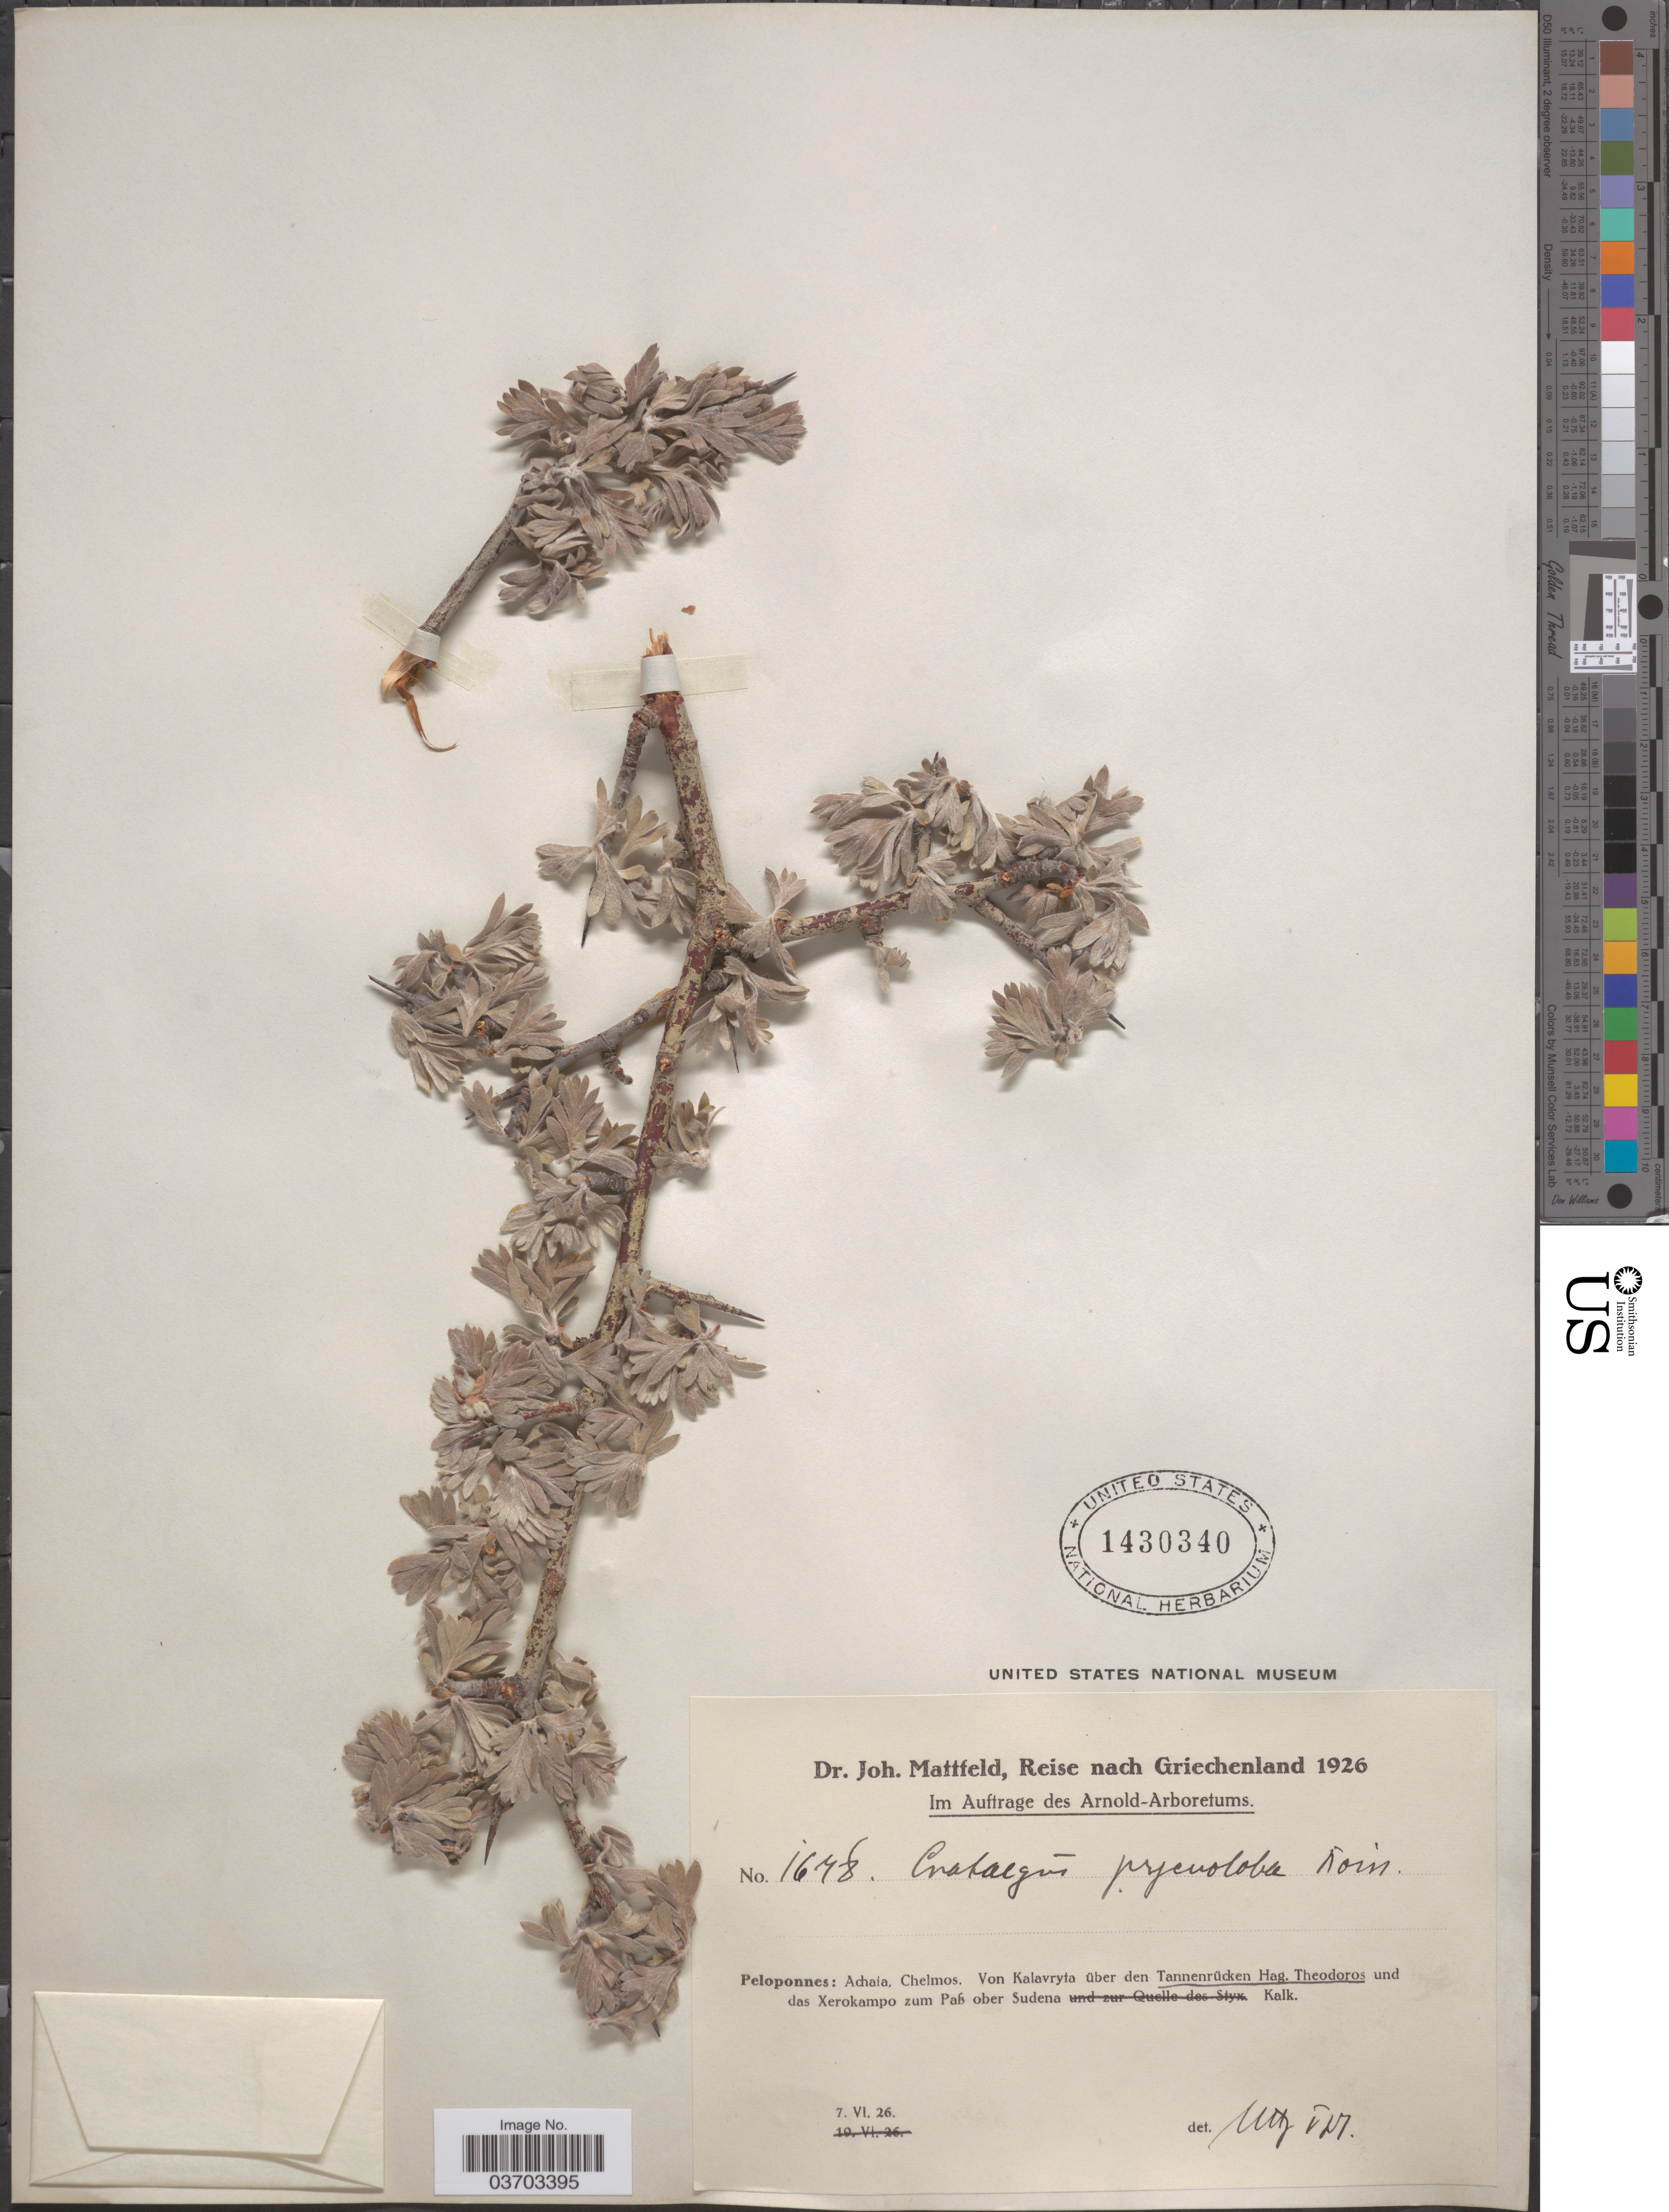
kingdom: Plantae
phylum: Tracheophyta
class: Magnoliopsida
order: Rosales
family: Rosaceae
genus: Crataegus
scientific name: Crataegus pycnoloba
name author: Boiss. & Heldr.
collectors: J. Mattfeld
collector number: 1678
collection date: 1926-06-07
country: Greece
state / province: Peloponnese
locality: Griechenland. Achaia, Chelmos. Von Kalavryta über den Tannenrücken Hag. Theodoros und das Xerokampo zum Paß ober Sudena.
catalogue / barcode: US 1430340